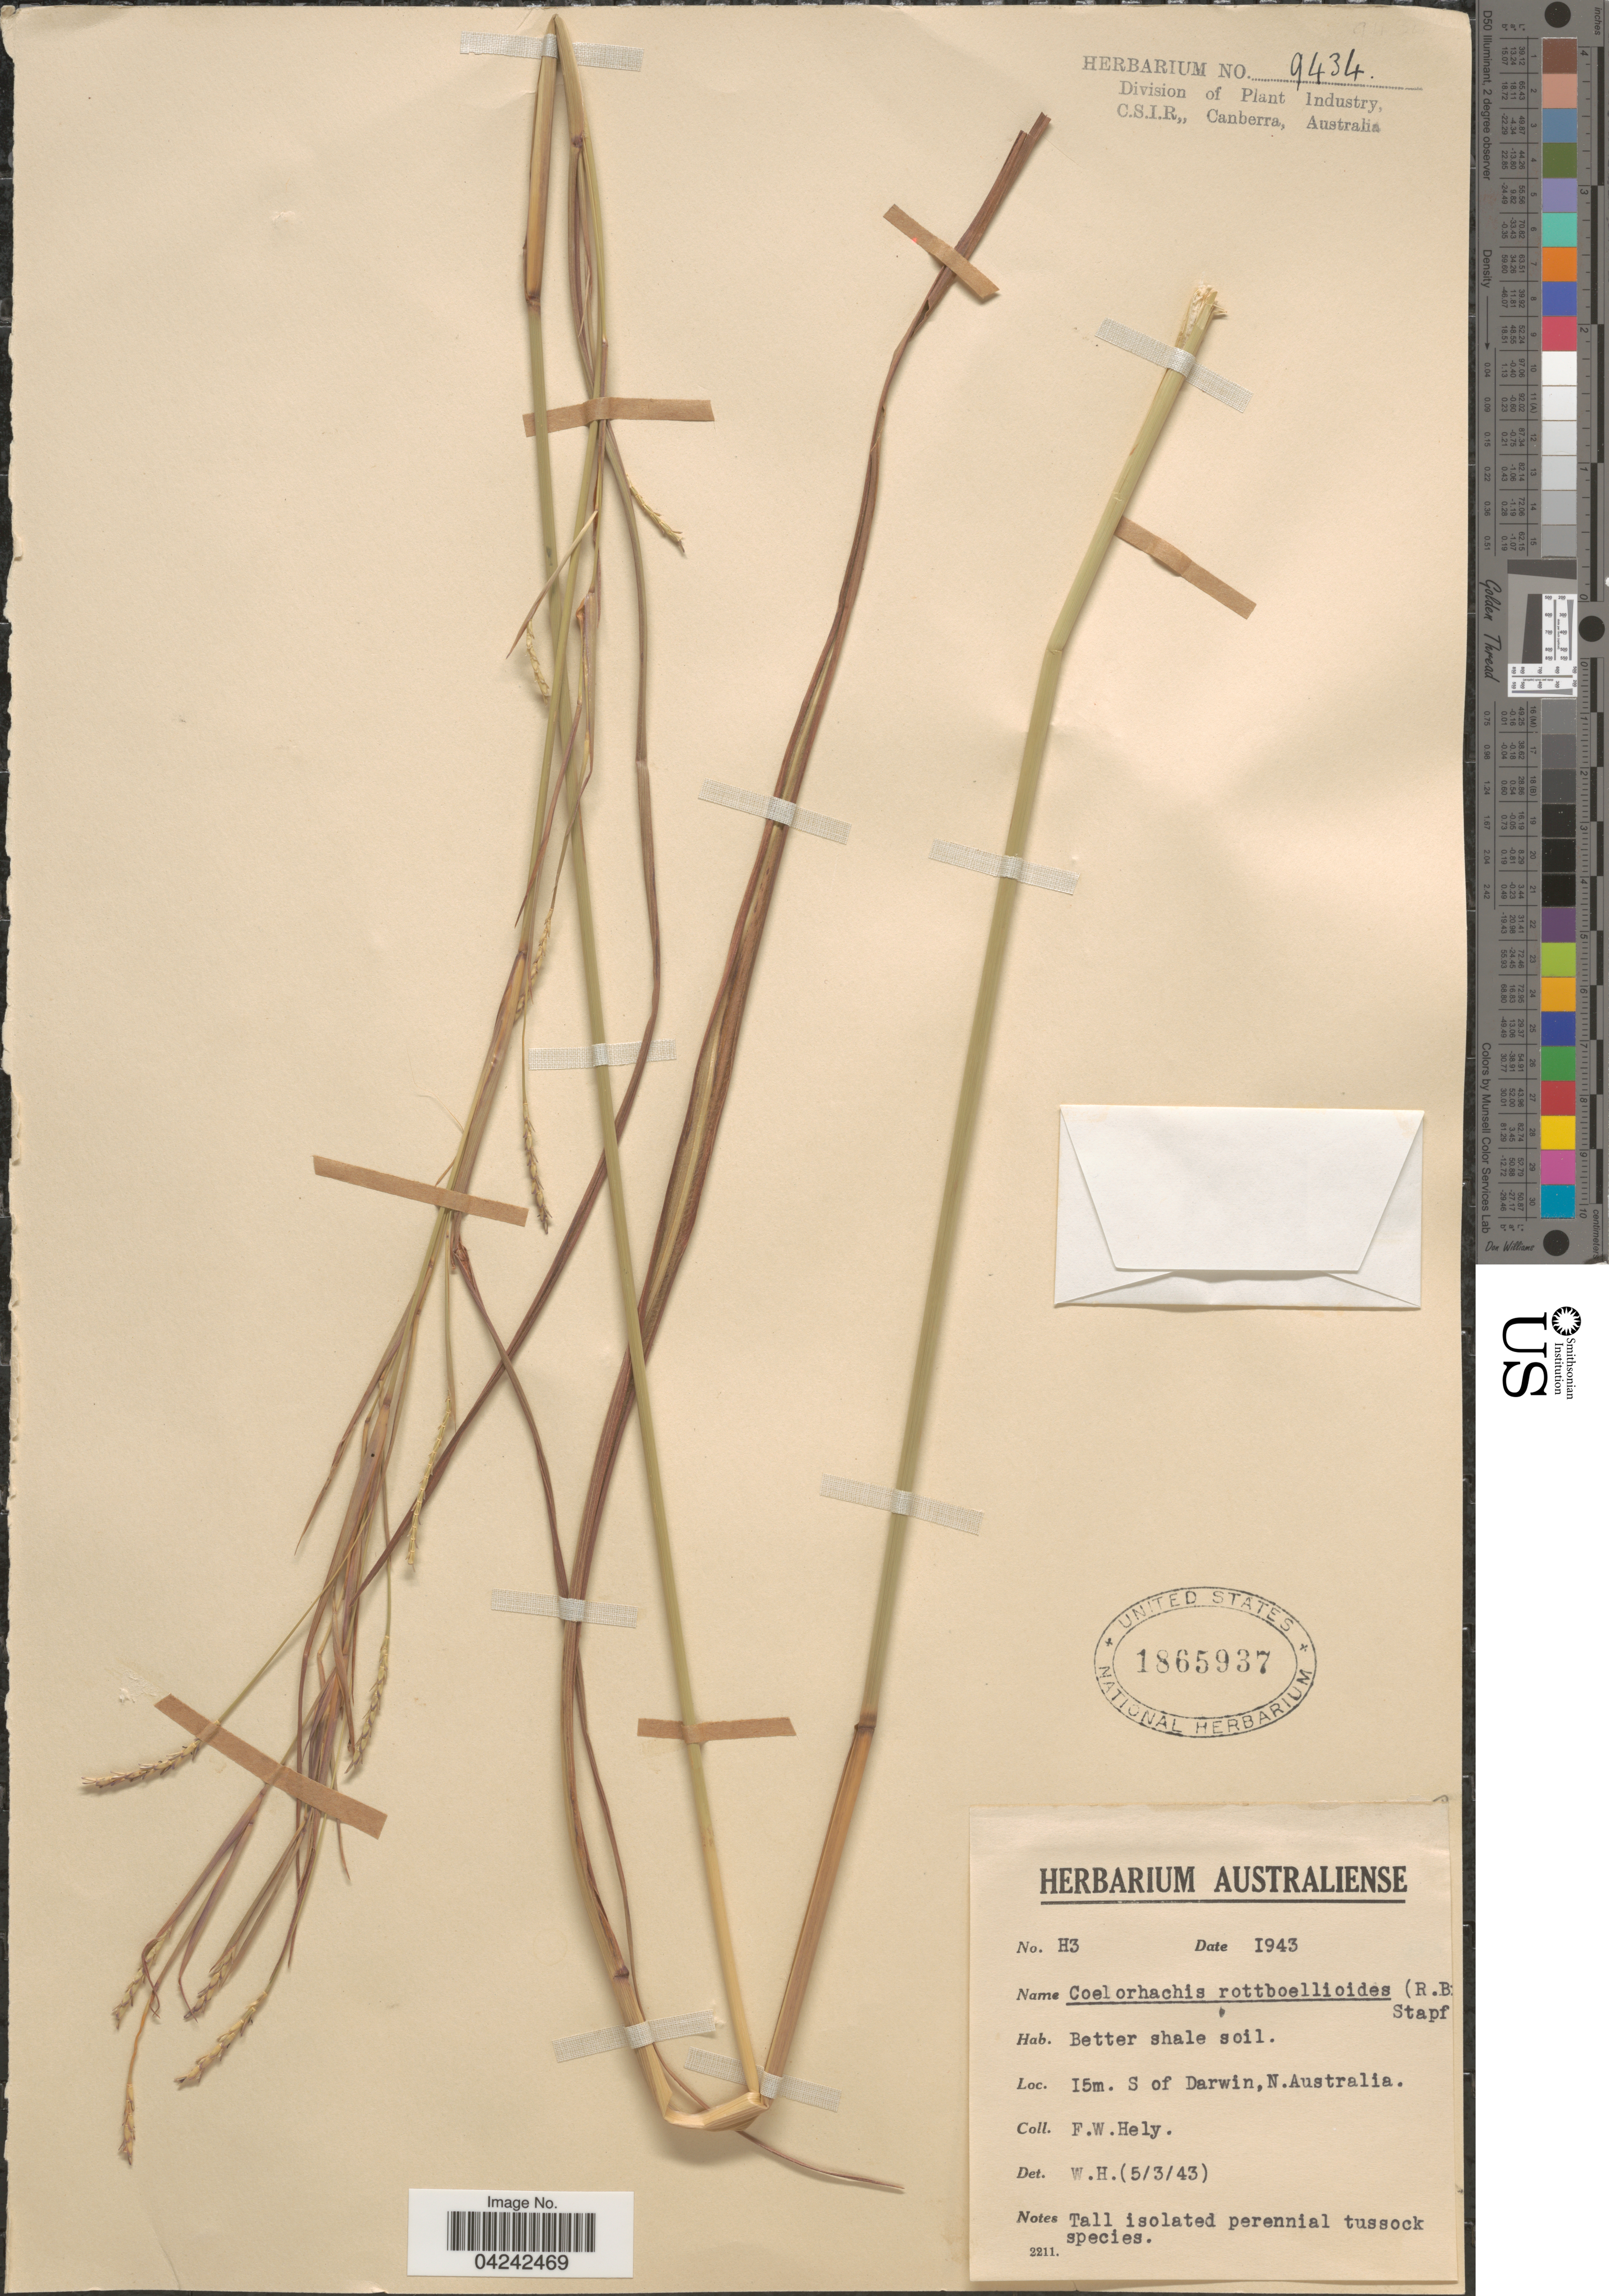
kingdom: Plantae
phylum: Tracheophyta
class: Liliopsida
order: Poales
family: Poaceae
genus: Rottboellia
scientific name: Rottboellia rottboellioides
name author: (R. Br.) Druce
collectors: F. Hely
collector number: H3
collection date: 1943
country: Australia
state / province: Northern Territory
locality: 15m. S of Darwin, N. Australia.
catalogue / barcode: US 1865937